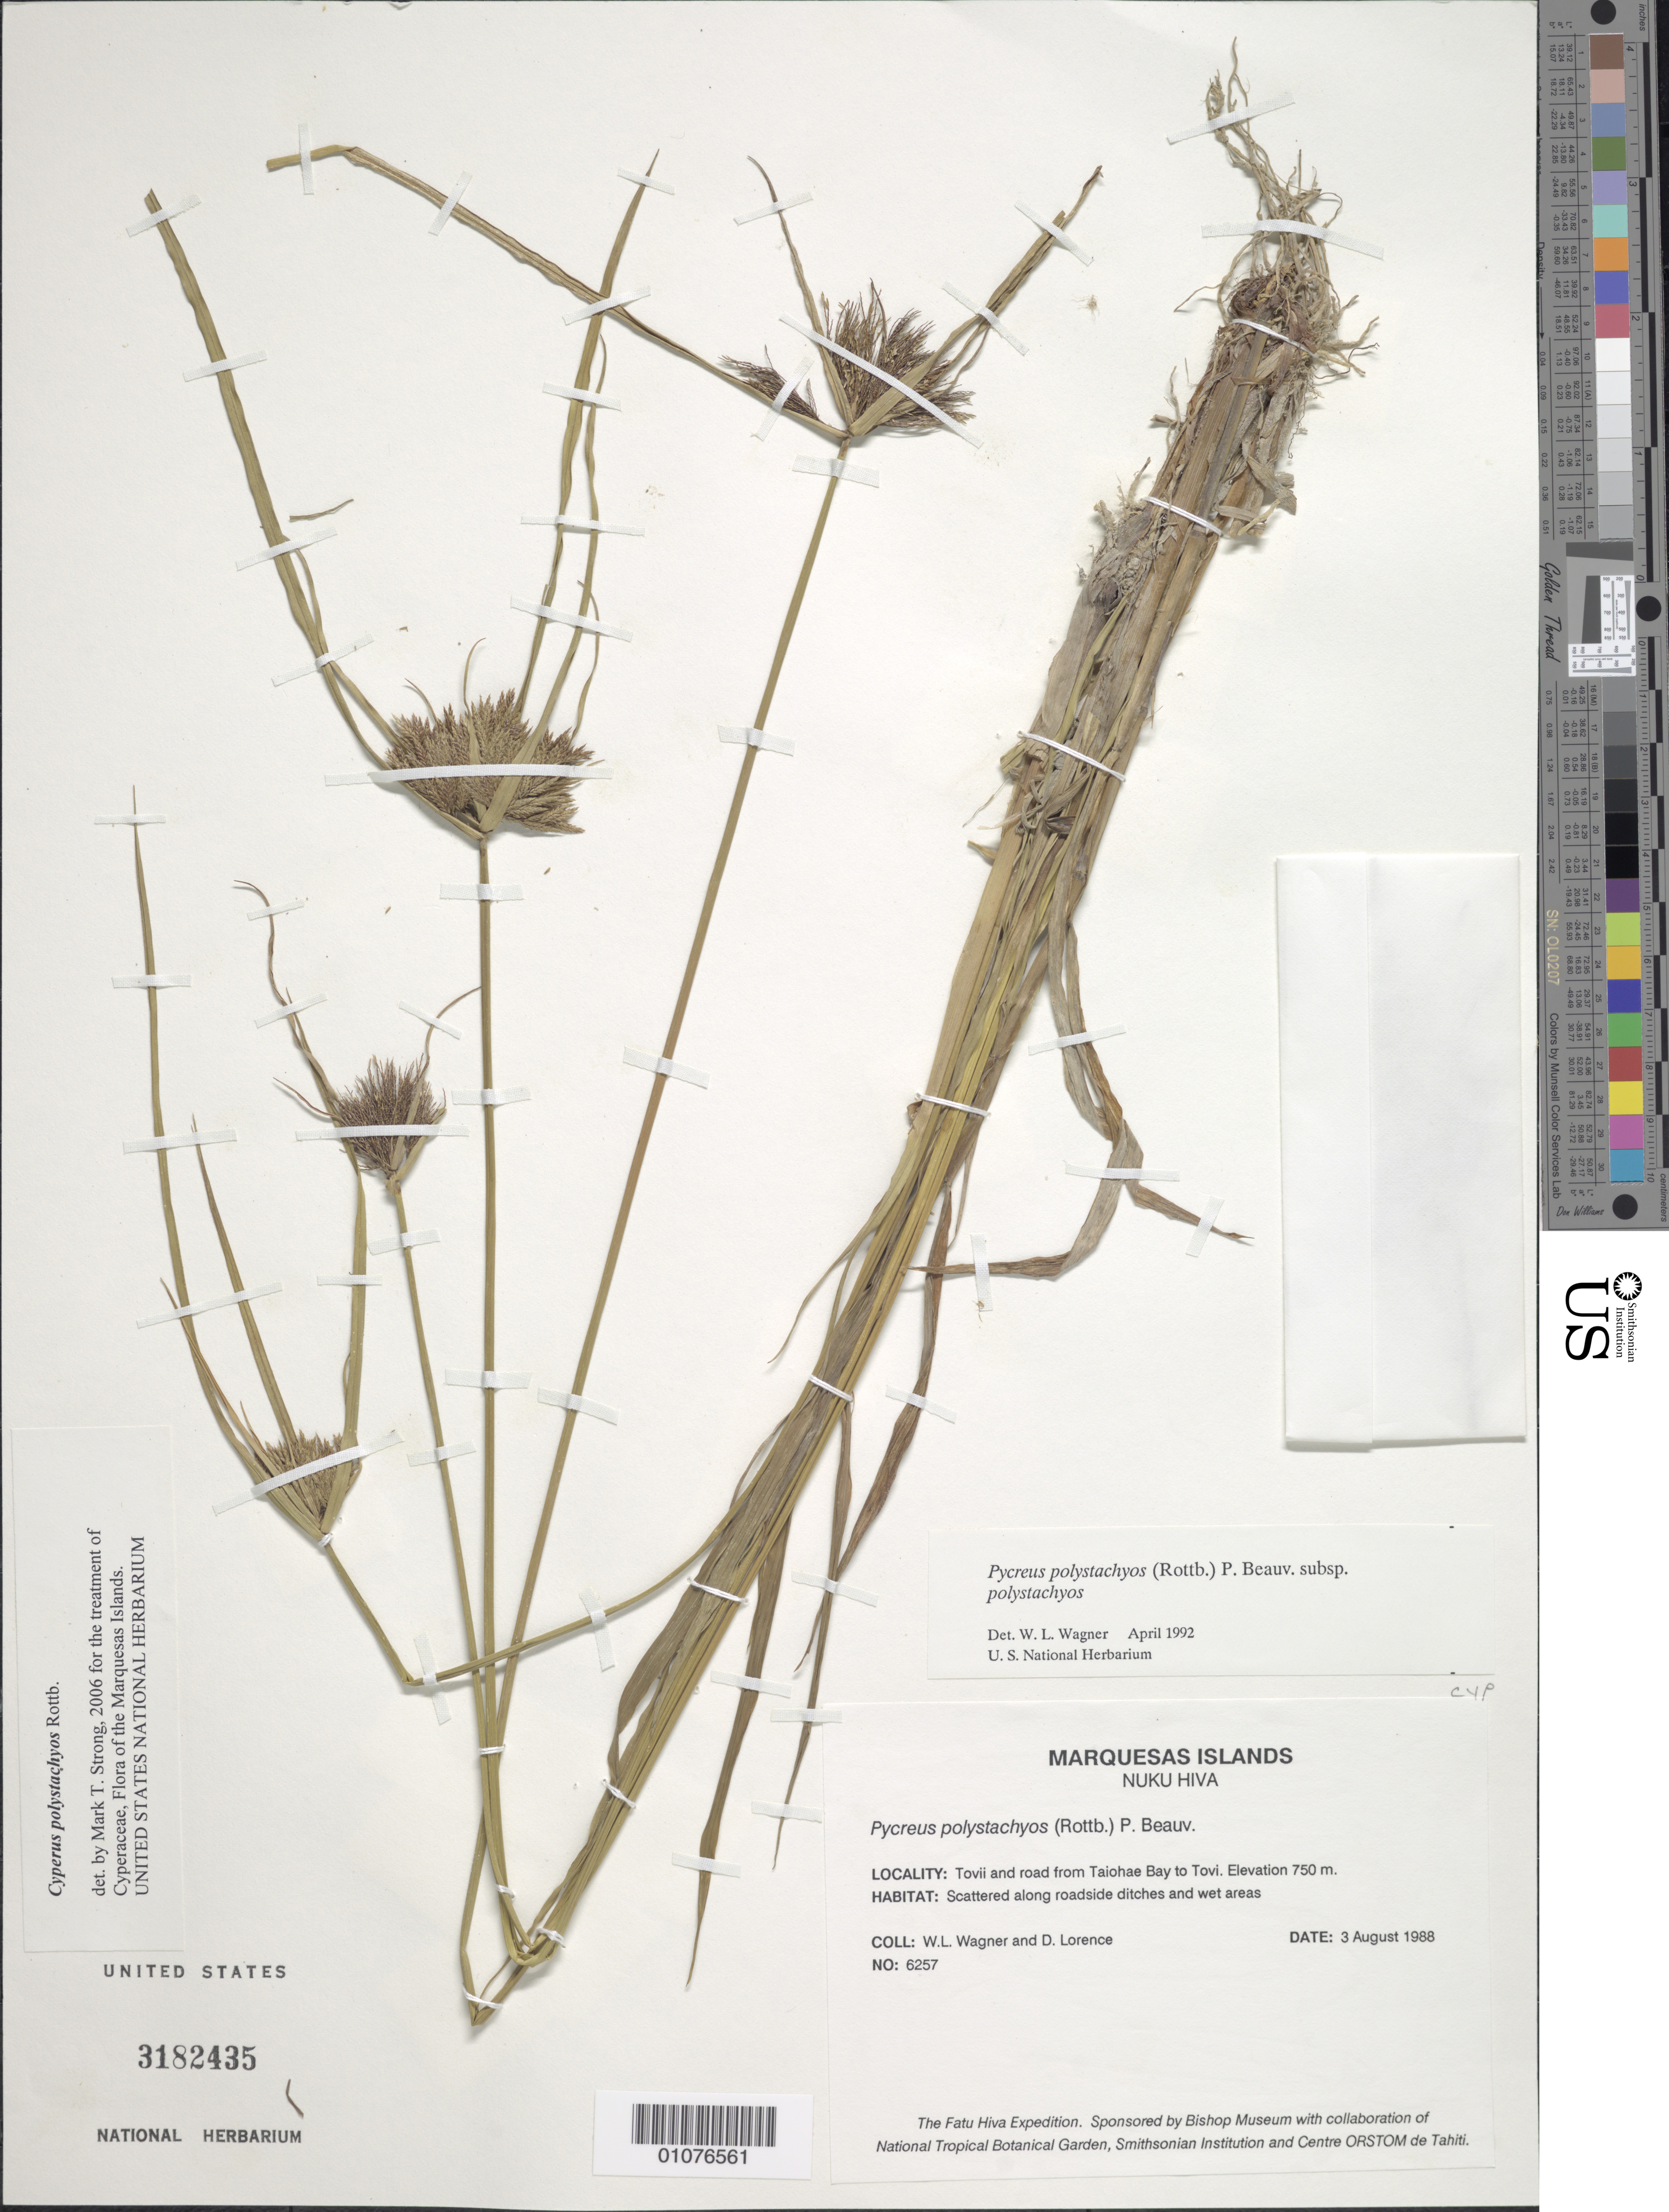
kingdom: Plantae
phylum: Tracheophyta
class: Liliopsida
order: Poales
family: Cyperaceae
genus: Cyperus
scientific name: Cyperus polystachyos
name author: Rottb.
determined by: Strong, M. T., (US), Smithsonian Institution - National Museum of Natural History (UNITED STATES)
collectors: W. L. Wagner & D. Lorence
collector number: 6257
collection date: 1988-08-03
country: French Polynesia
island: Nuku Hiva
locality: Toovii and road from Taiohae Bay to Toovii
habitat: Scattered along roadside ditches and wet areas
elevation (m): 750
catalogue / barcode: US 3182435